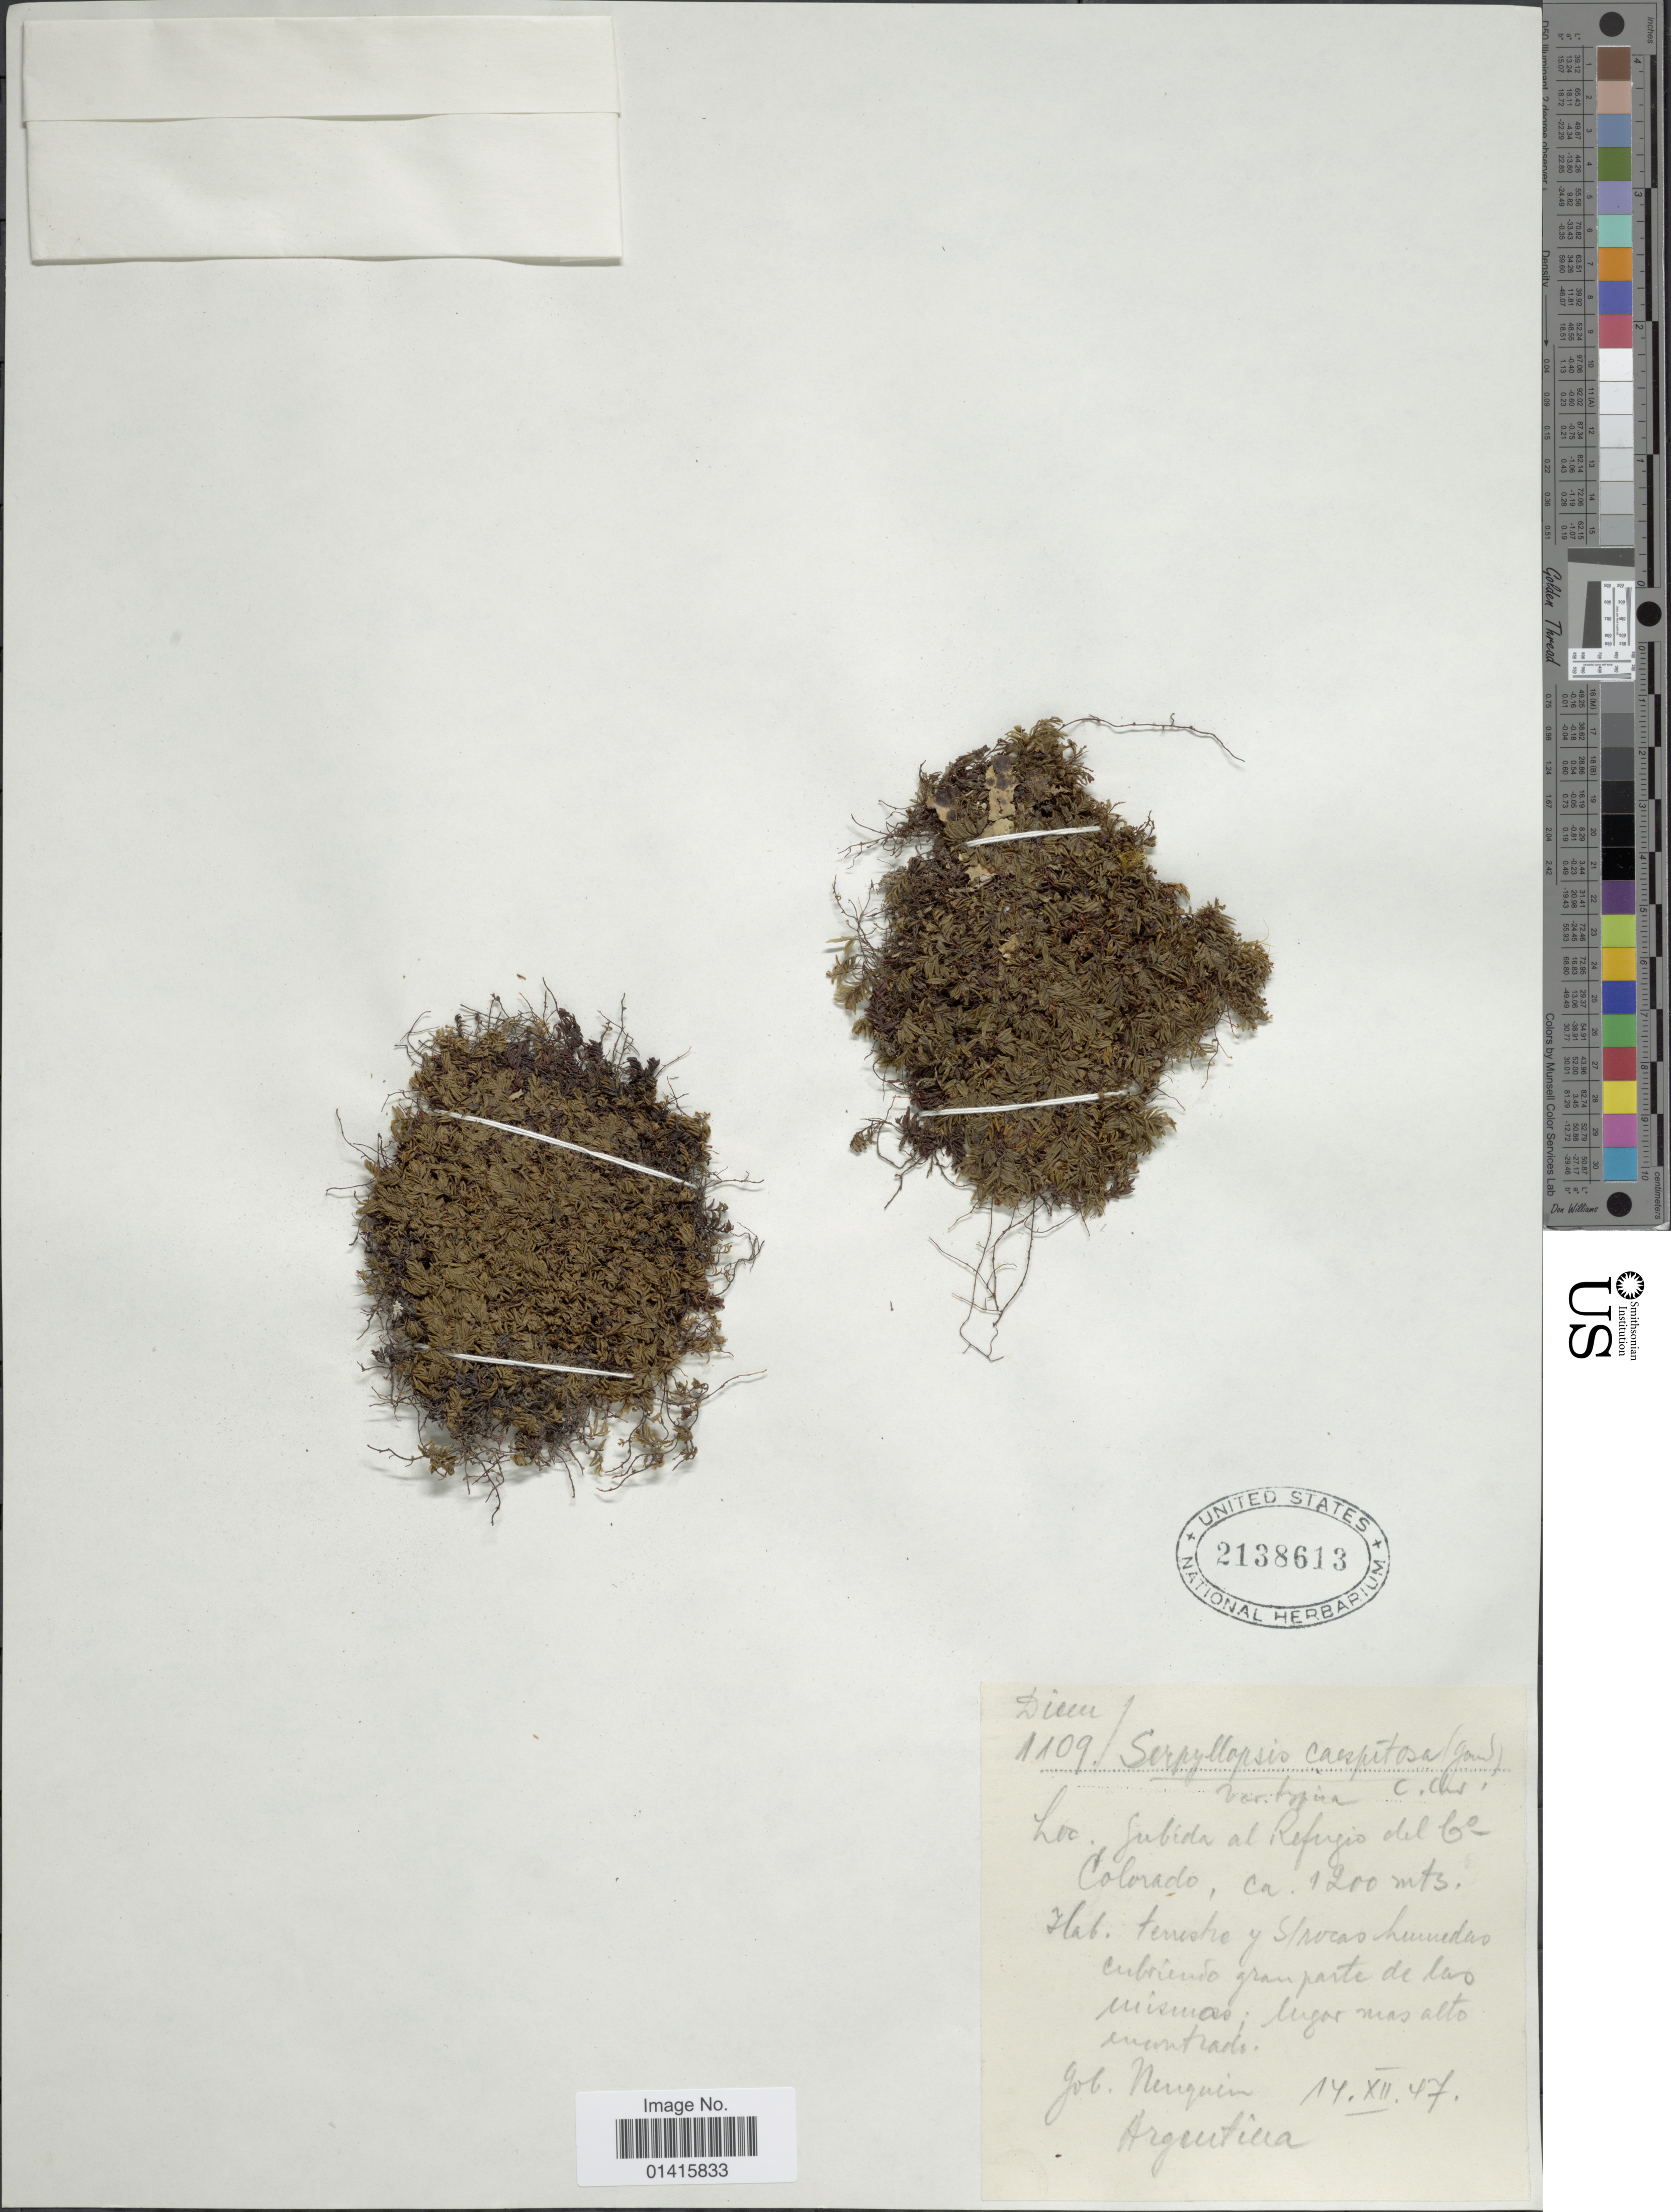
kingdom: Plantae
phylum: Tracheophyta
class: Polypodiopsida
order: Hymenophyllales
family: Hymenophyllaceae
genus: Hymenophyllum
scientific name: Hymenophyllum caespitosum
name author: Gaudich.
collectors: Diem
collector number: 1109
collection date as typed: Transcribed d/m/y: 14/12/47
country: Argentina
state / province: Neuquen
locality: Subida al Refugio del Co[interpreted] Colorado.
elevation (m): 1200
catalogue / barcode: US 2138613